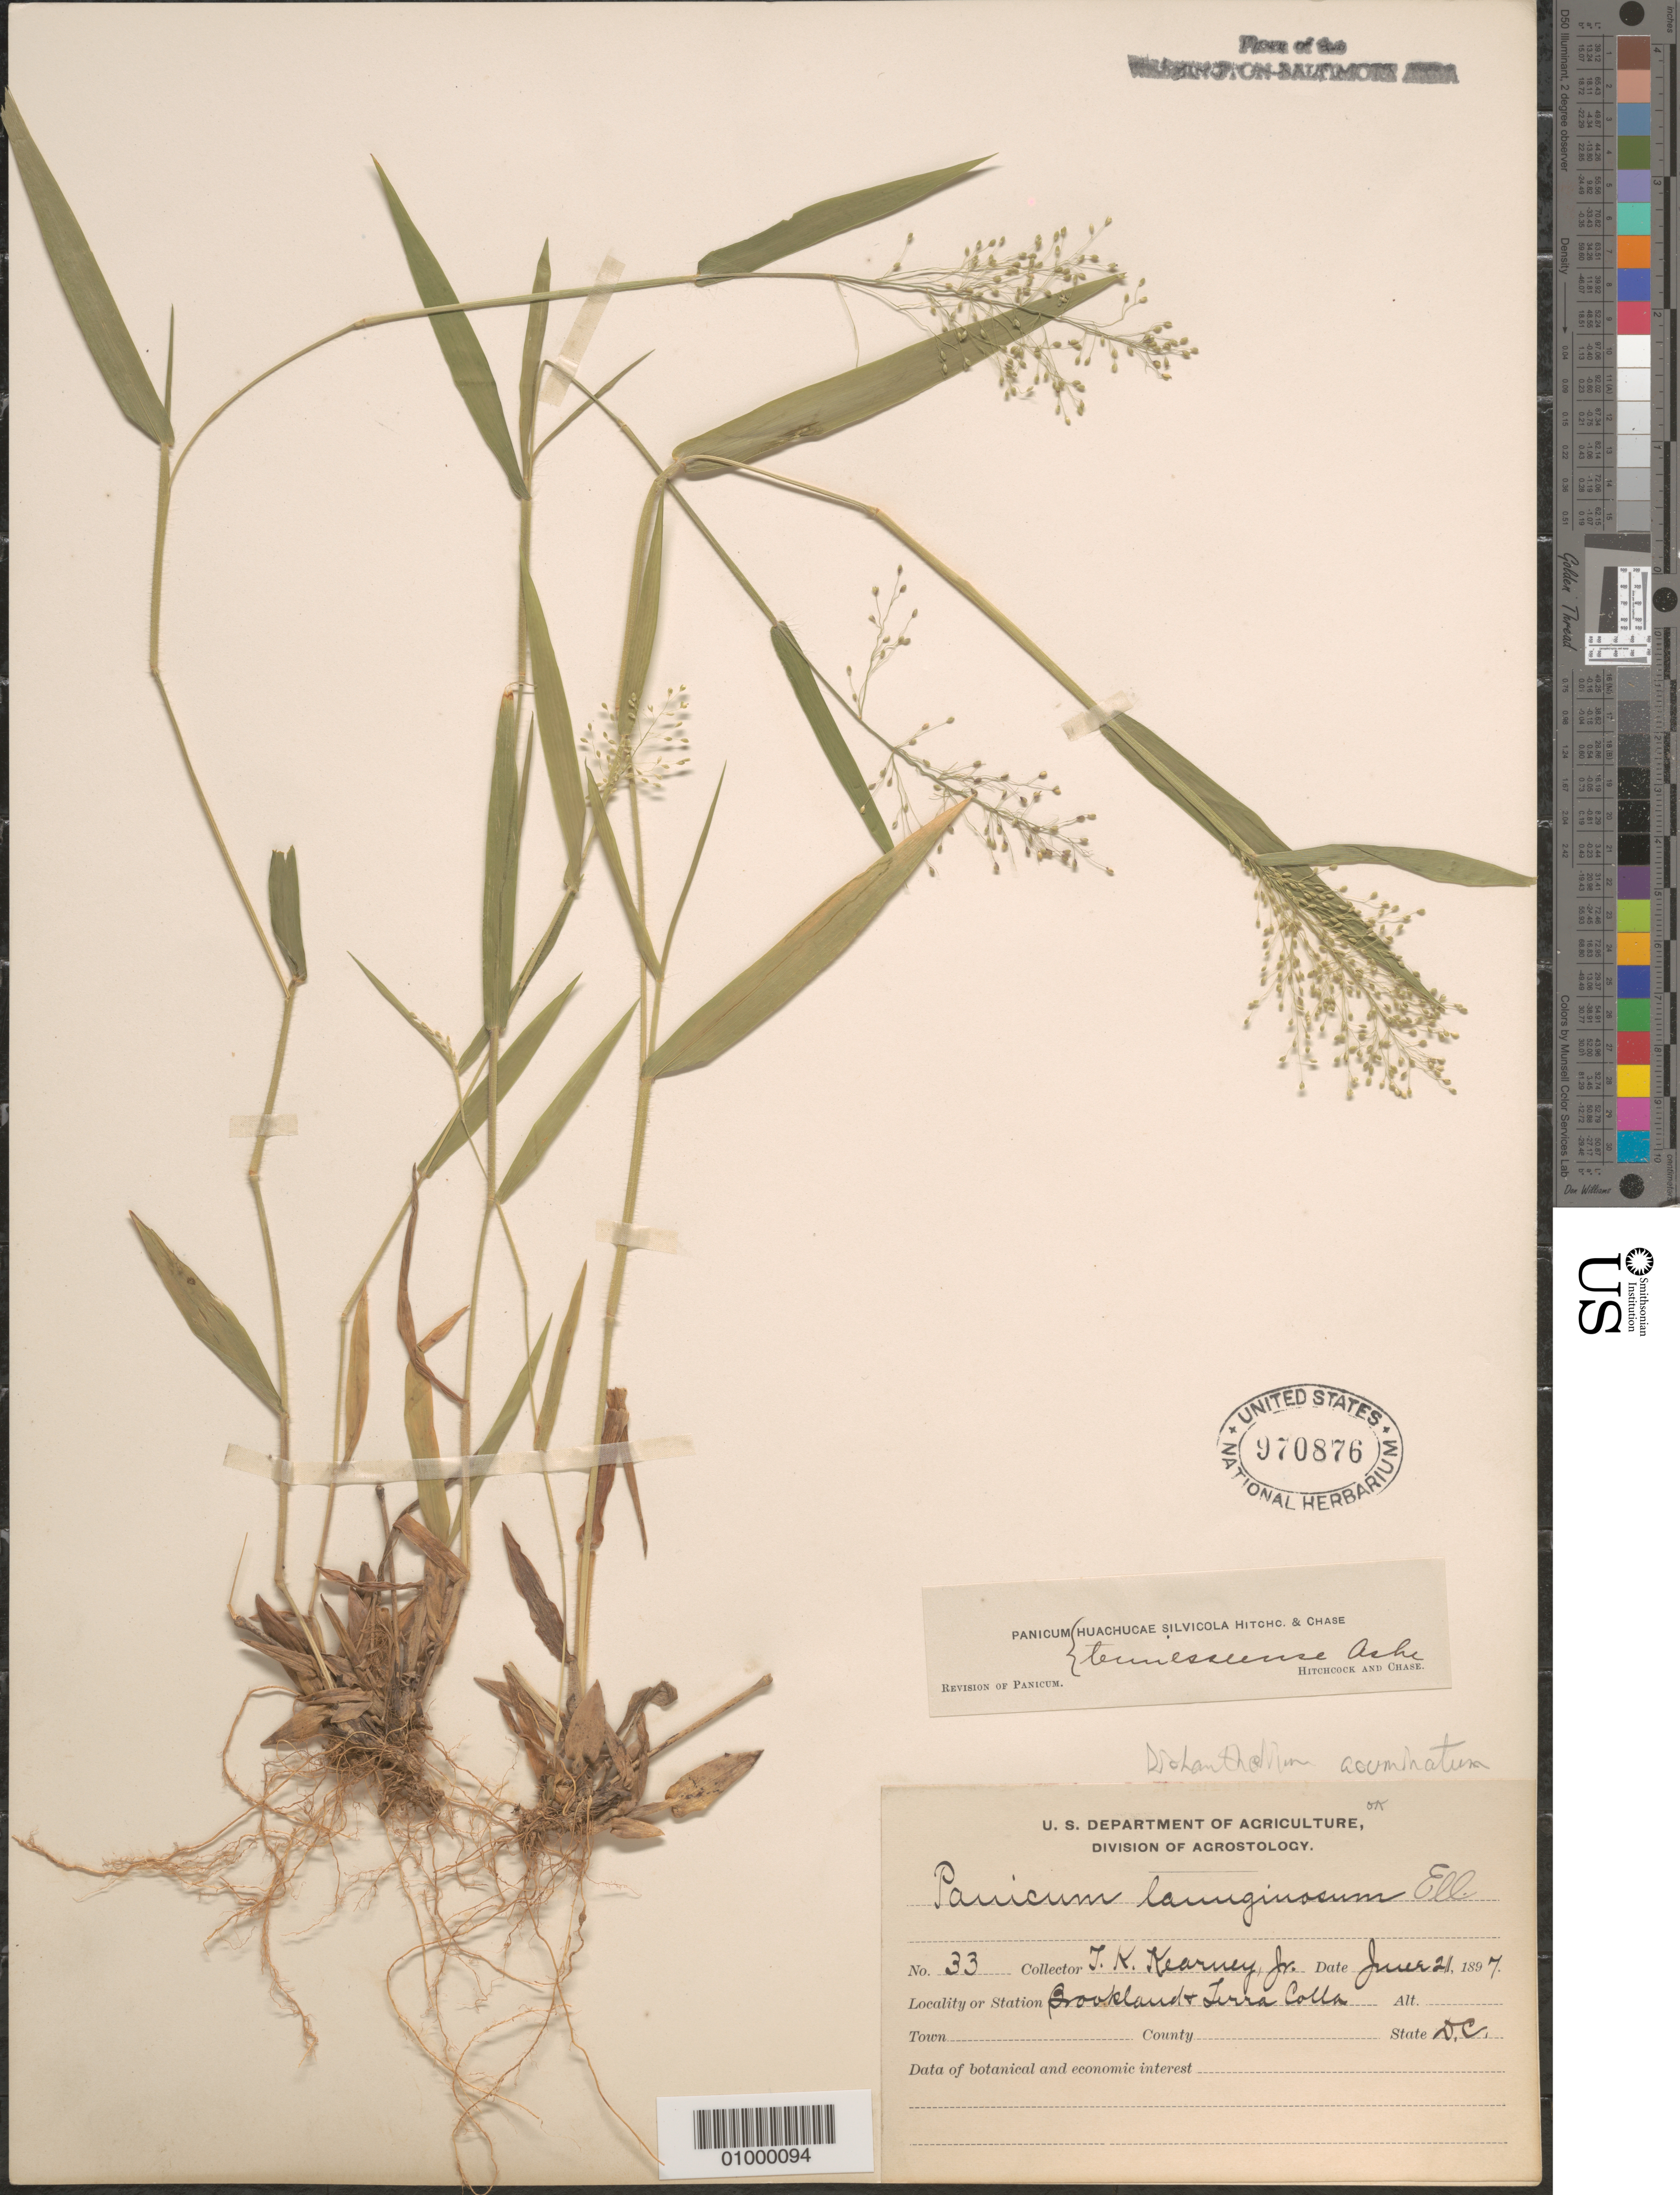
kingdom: Plantae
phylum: Tracheophyta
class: Liliopsida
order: Poales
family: Poaceae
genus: Dichanthelium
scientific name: Dichanthelium acuminatum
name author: (Sw.) Gould & C.A. Clark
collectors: T. H. Kearney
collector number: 33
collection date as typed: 21 Jun 1897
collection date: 1897-06-21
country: United States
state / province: District of Columbia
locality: Brookland and Terra Cota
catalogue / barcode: US 970876